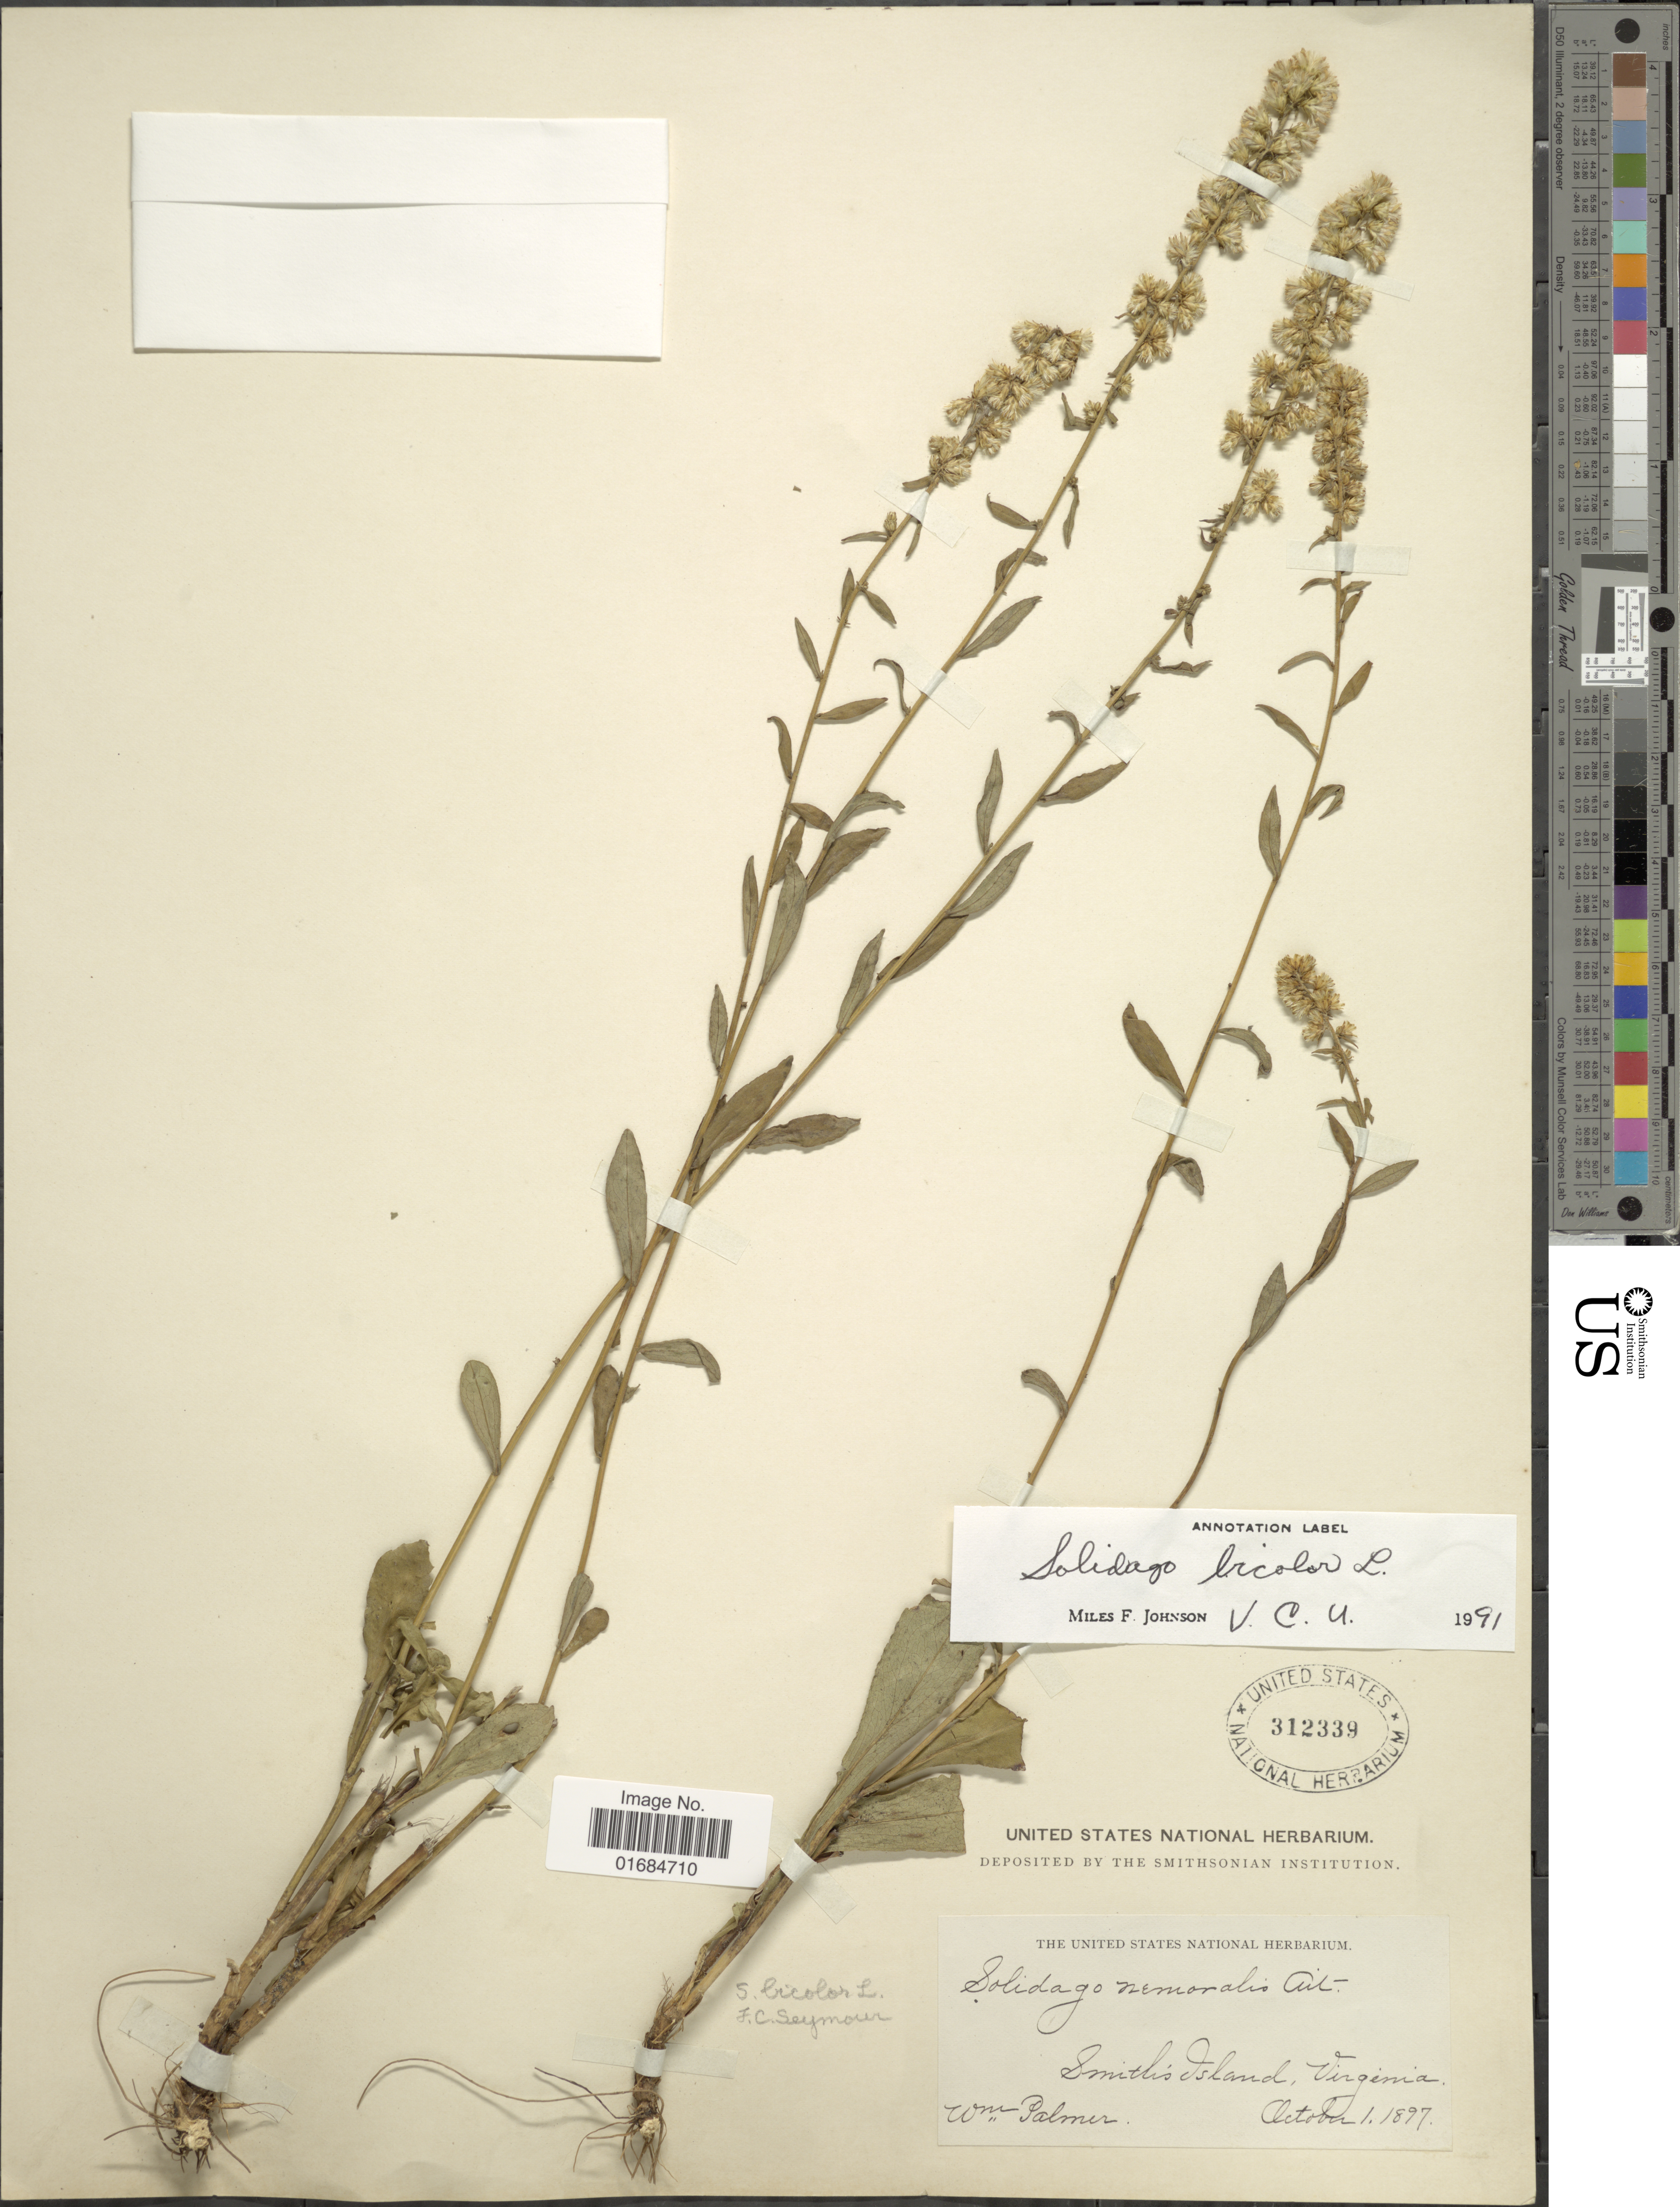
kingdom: Plantae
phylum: Tracheophyta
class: Magnoliopsida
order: Asterales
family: Asteraceae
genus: Solidago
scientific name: Solidago bicolor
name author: L.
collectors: W. Palmer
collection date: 1897-10-01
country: United States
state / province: Virginia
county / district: Northampton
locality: Smith's Island.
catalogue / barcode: US 312339